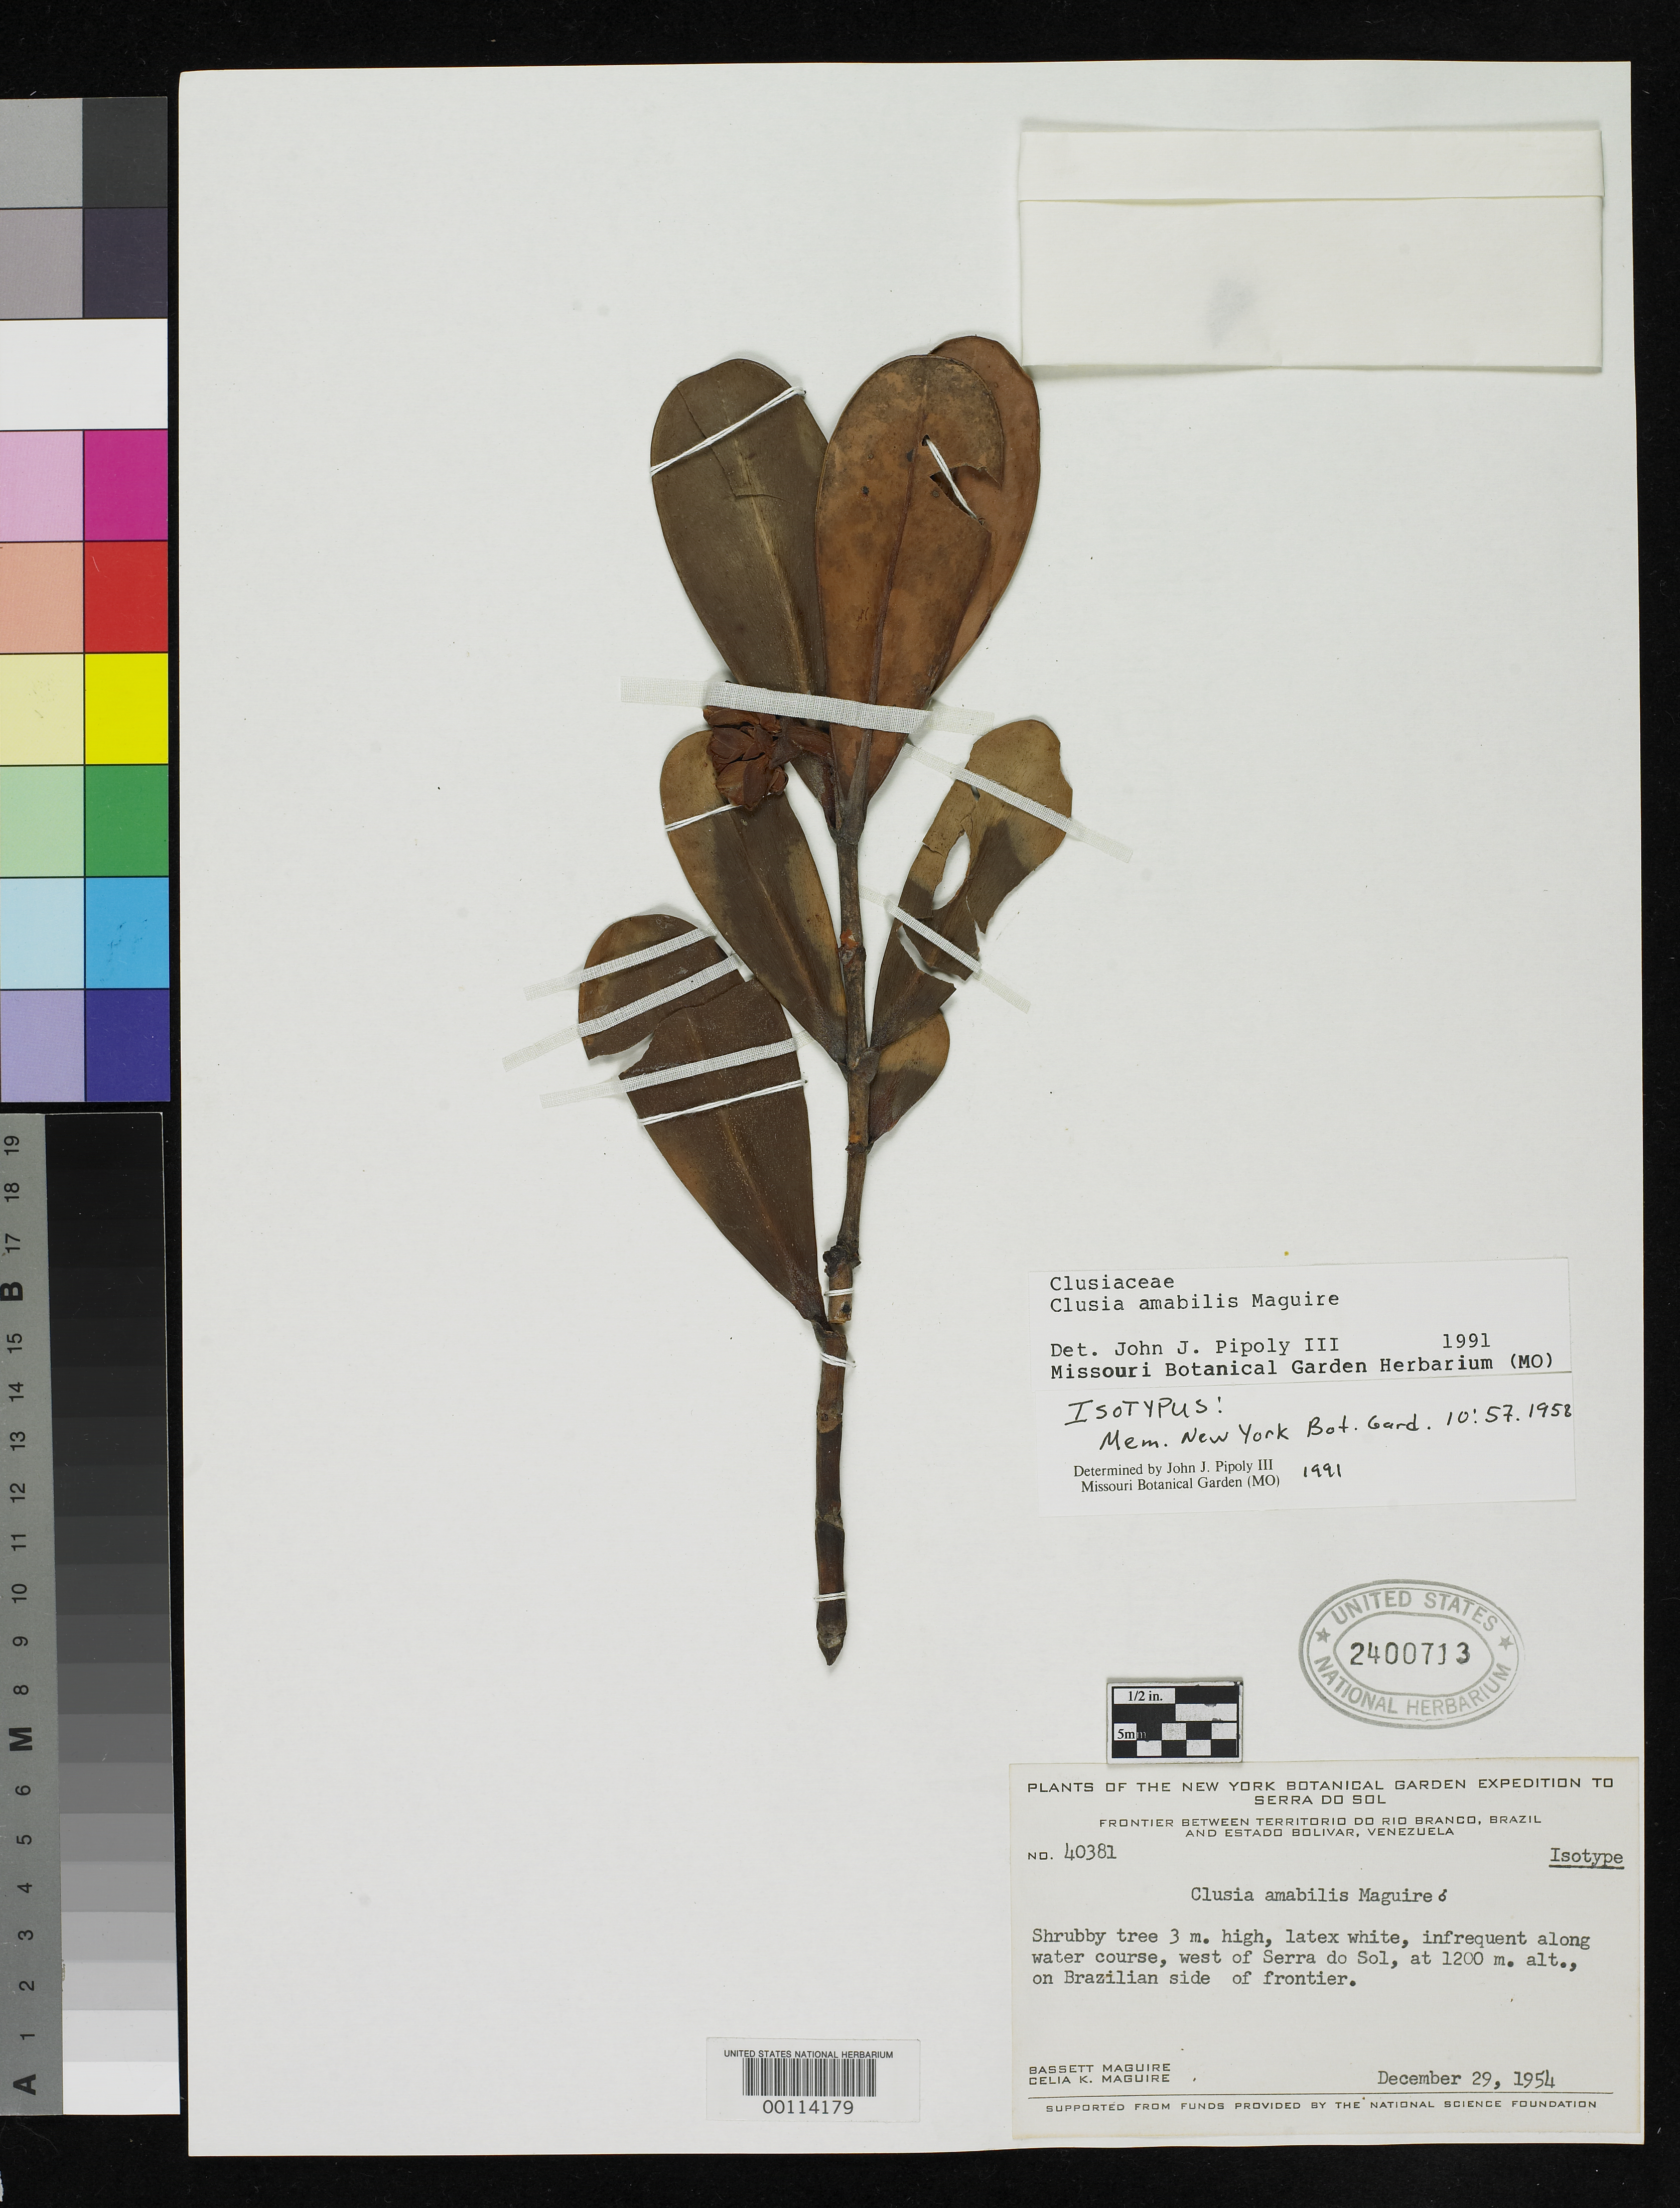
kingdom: Plantae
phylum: Tracheophyta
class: Magnoliopsida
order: Malpighiales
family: Clusiaceae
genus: Clusia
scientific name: Clusia amabilis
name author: Maguire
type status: Isotype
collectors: B. Maguire & C. K. Maguire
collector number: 40381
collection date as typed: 29 Dec 1954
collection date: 1954-12-29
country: Brazil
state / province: Roraima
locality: W of Serra do Sol, Brazilian side of Frontier.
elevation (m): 1200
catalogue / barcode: US 2400713